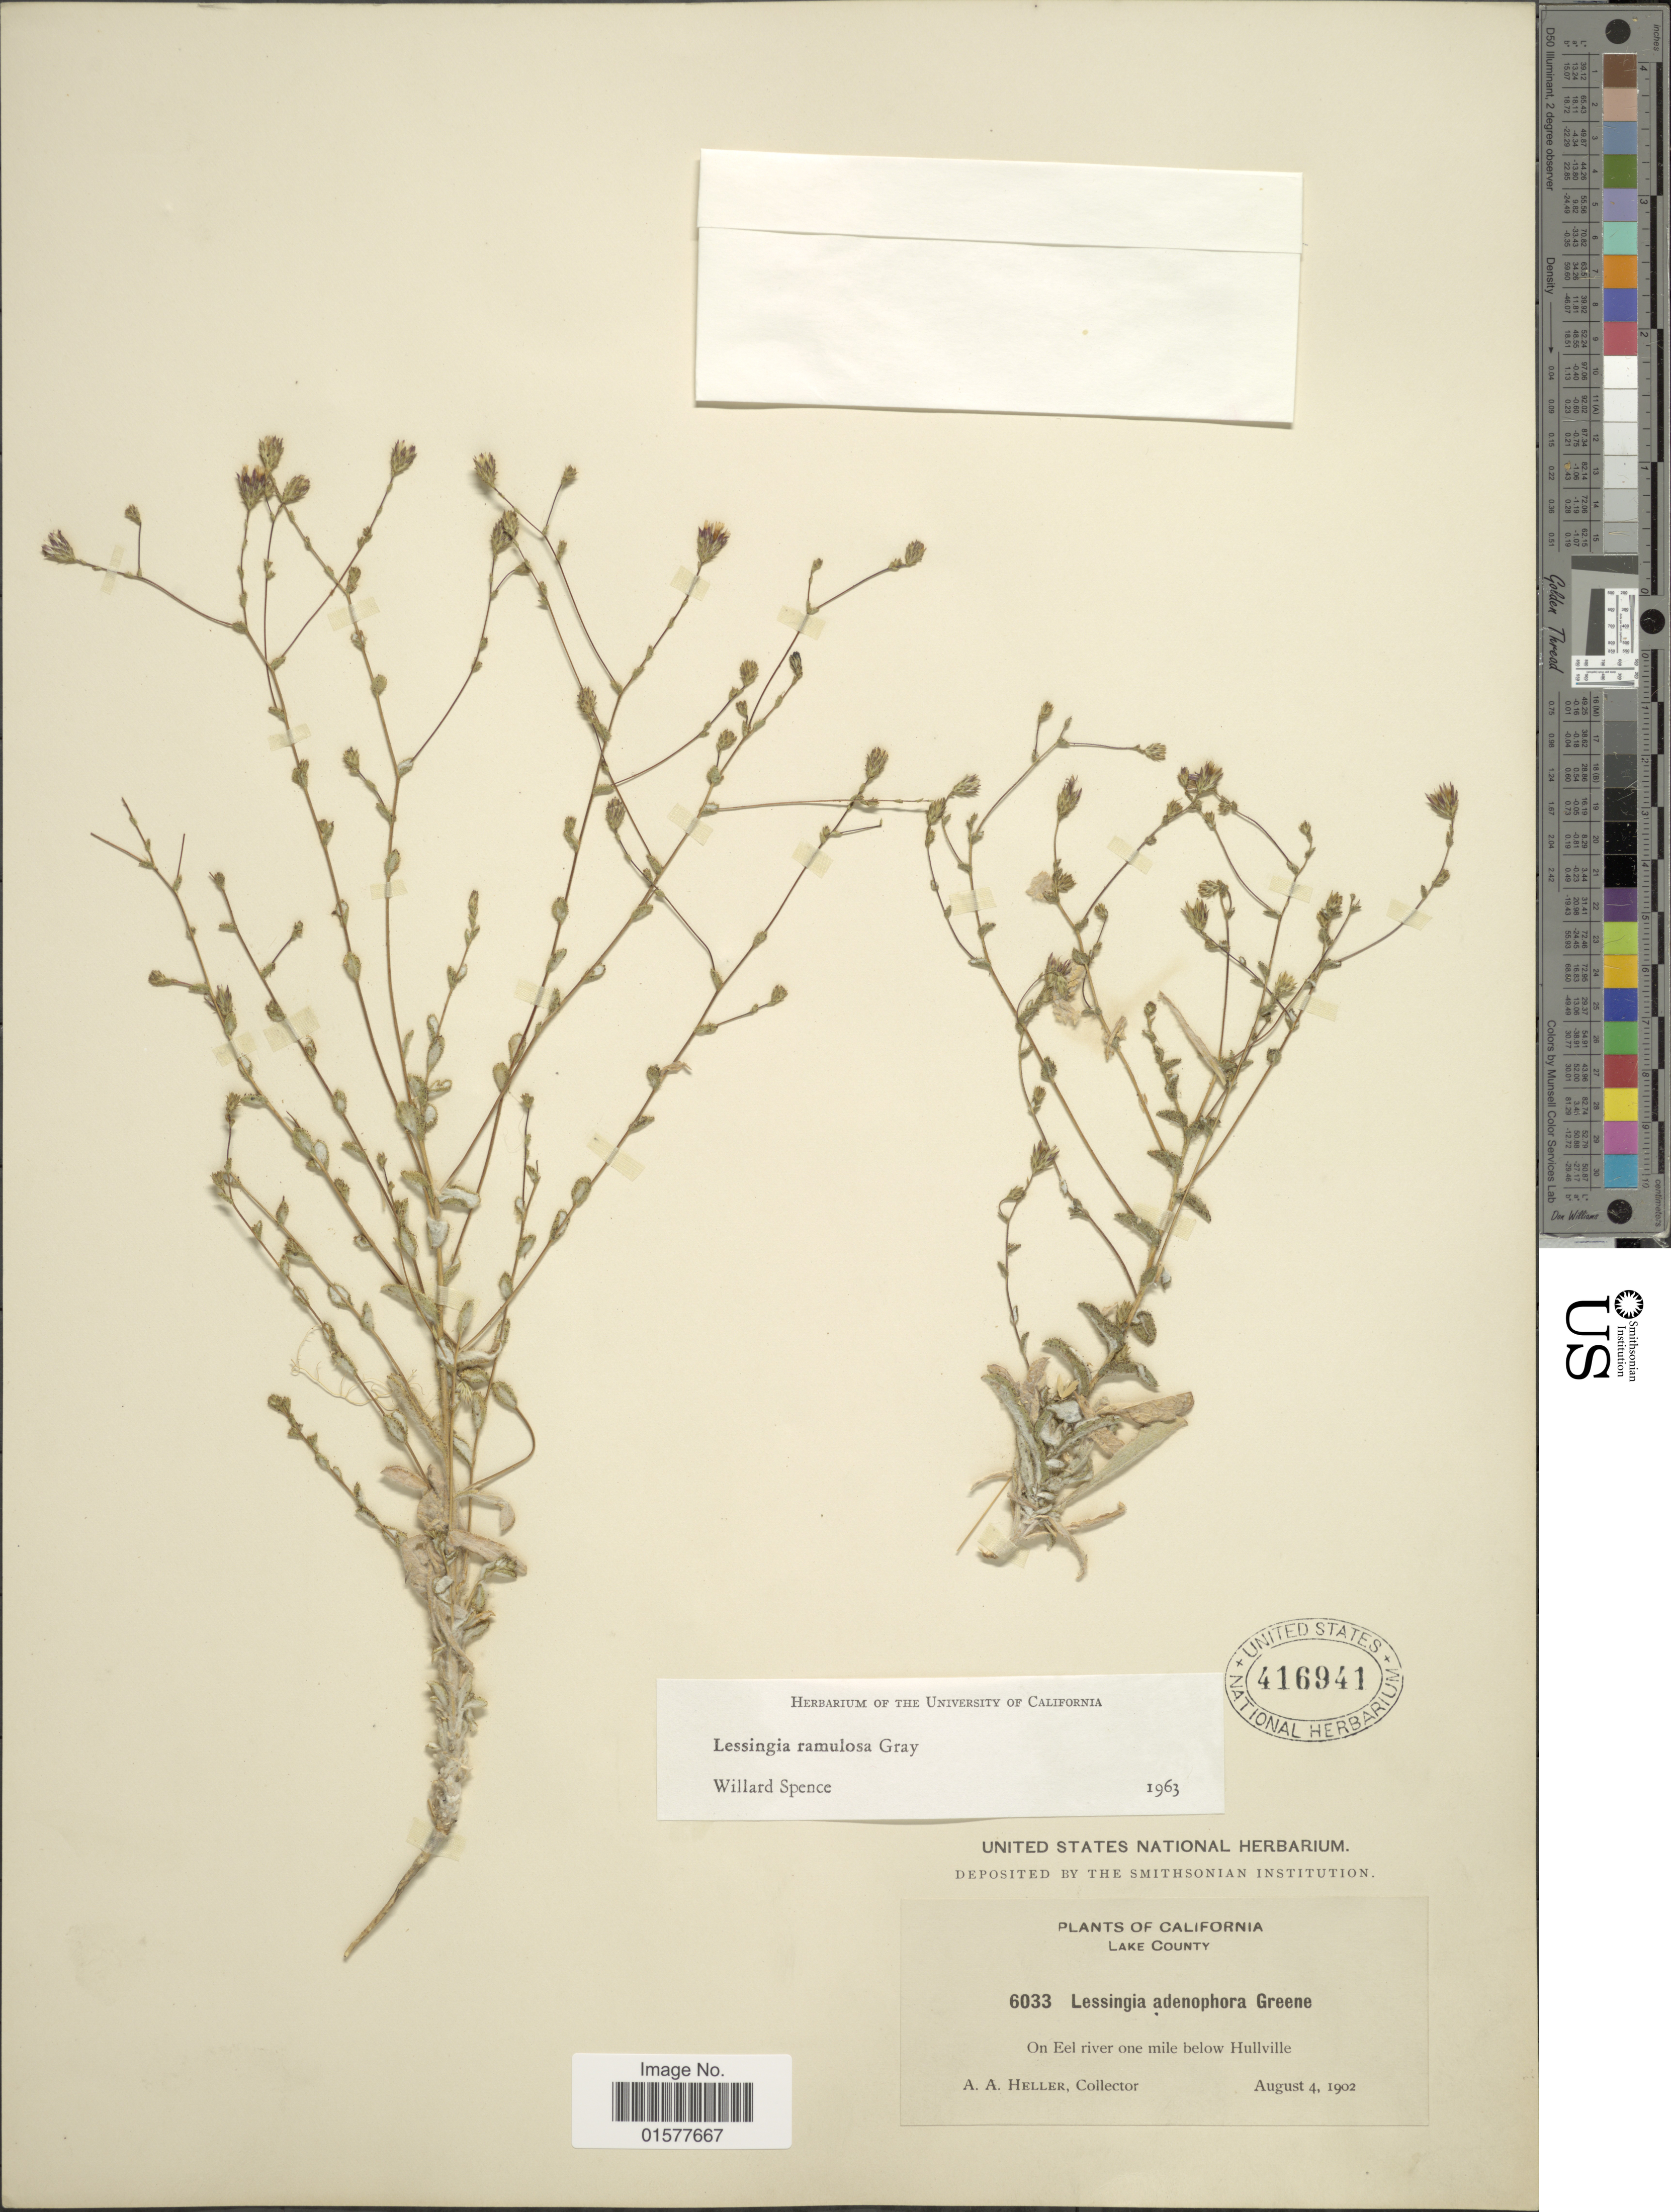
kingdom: Plantae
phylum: Tracheophyta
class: Magnoliopsida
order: Asterales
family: Asteraceae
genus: Lessingia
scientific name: Lessingia ramulosa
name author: A. Gray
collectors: A. A. Heller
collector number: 6033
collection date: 1902-08-04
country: United States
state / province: California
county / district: Lake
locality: Lake County, On Eel river one mile below Hullville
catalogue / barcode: US 416941